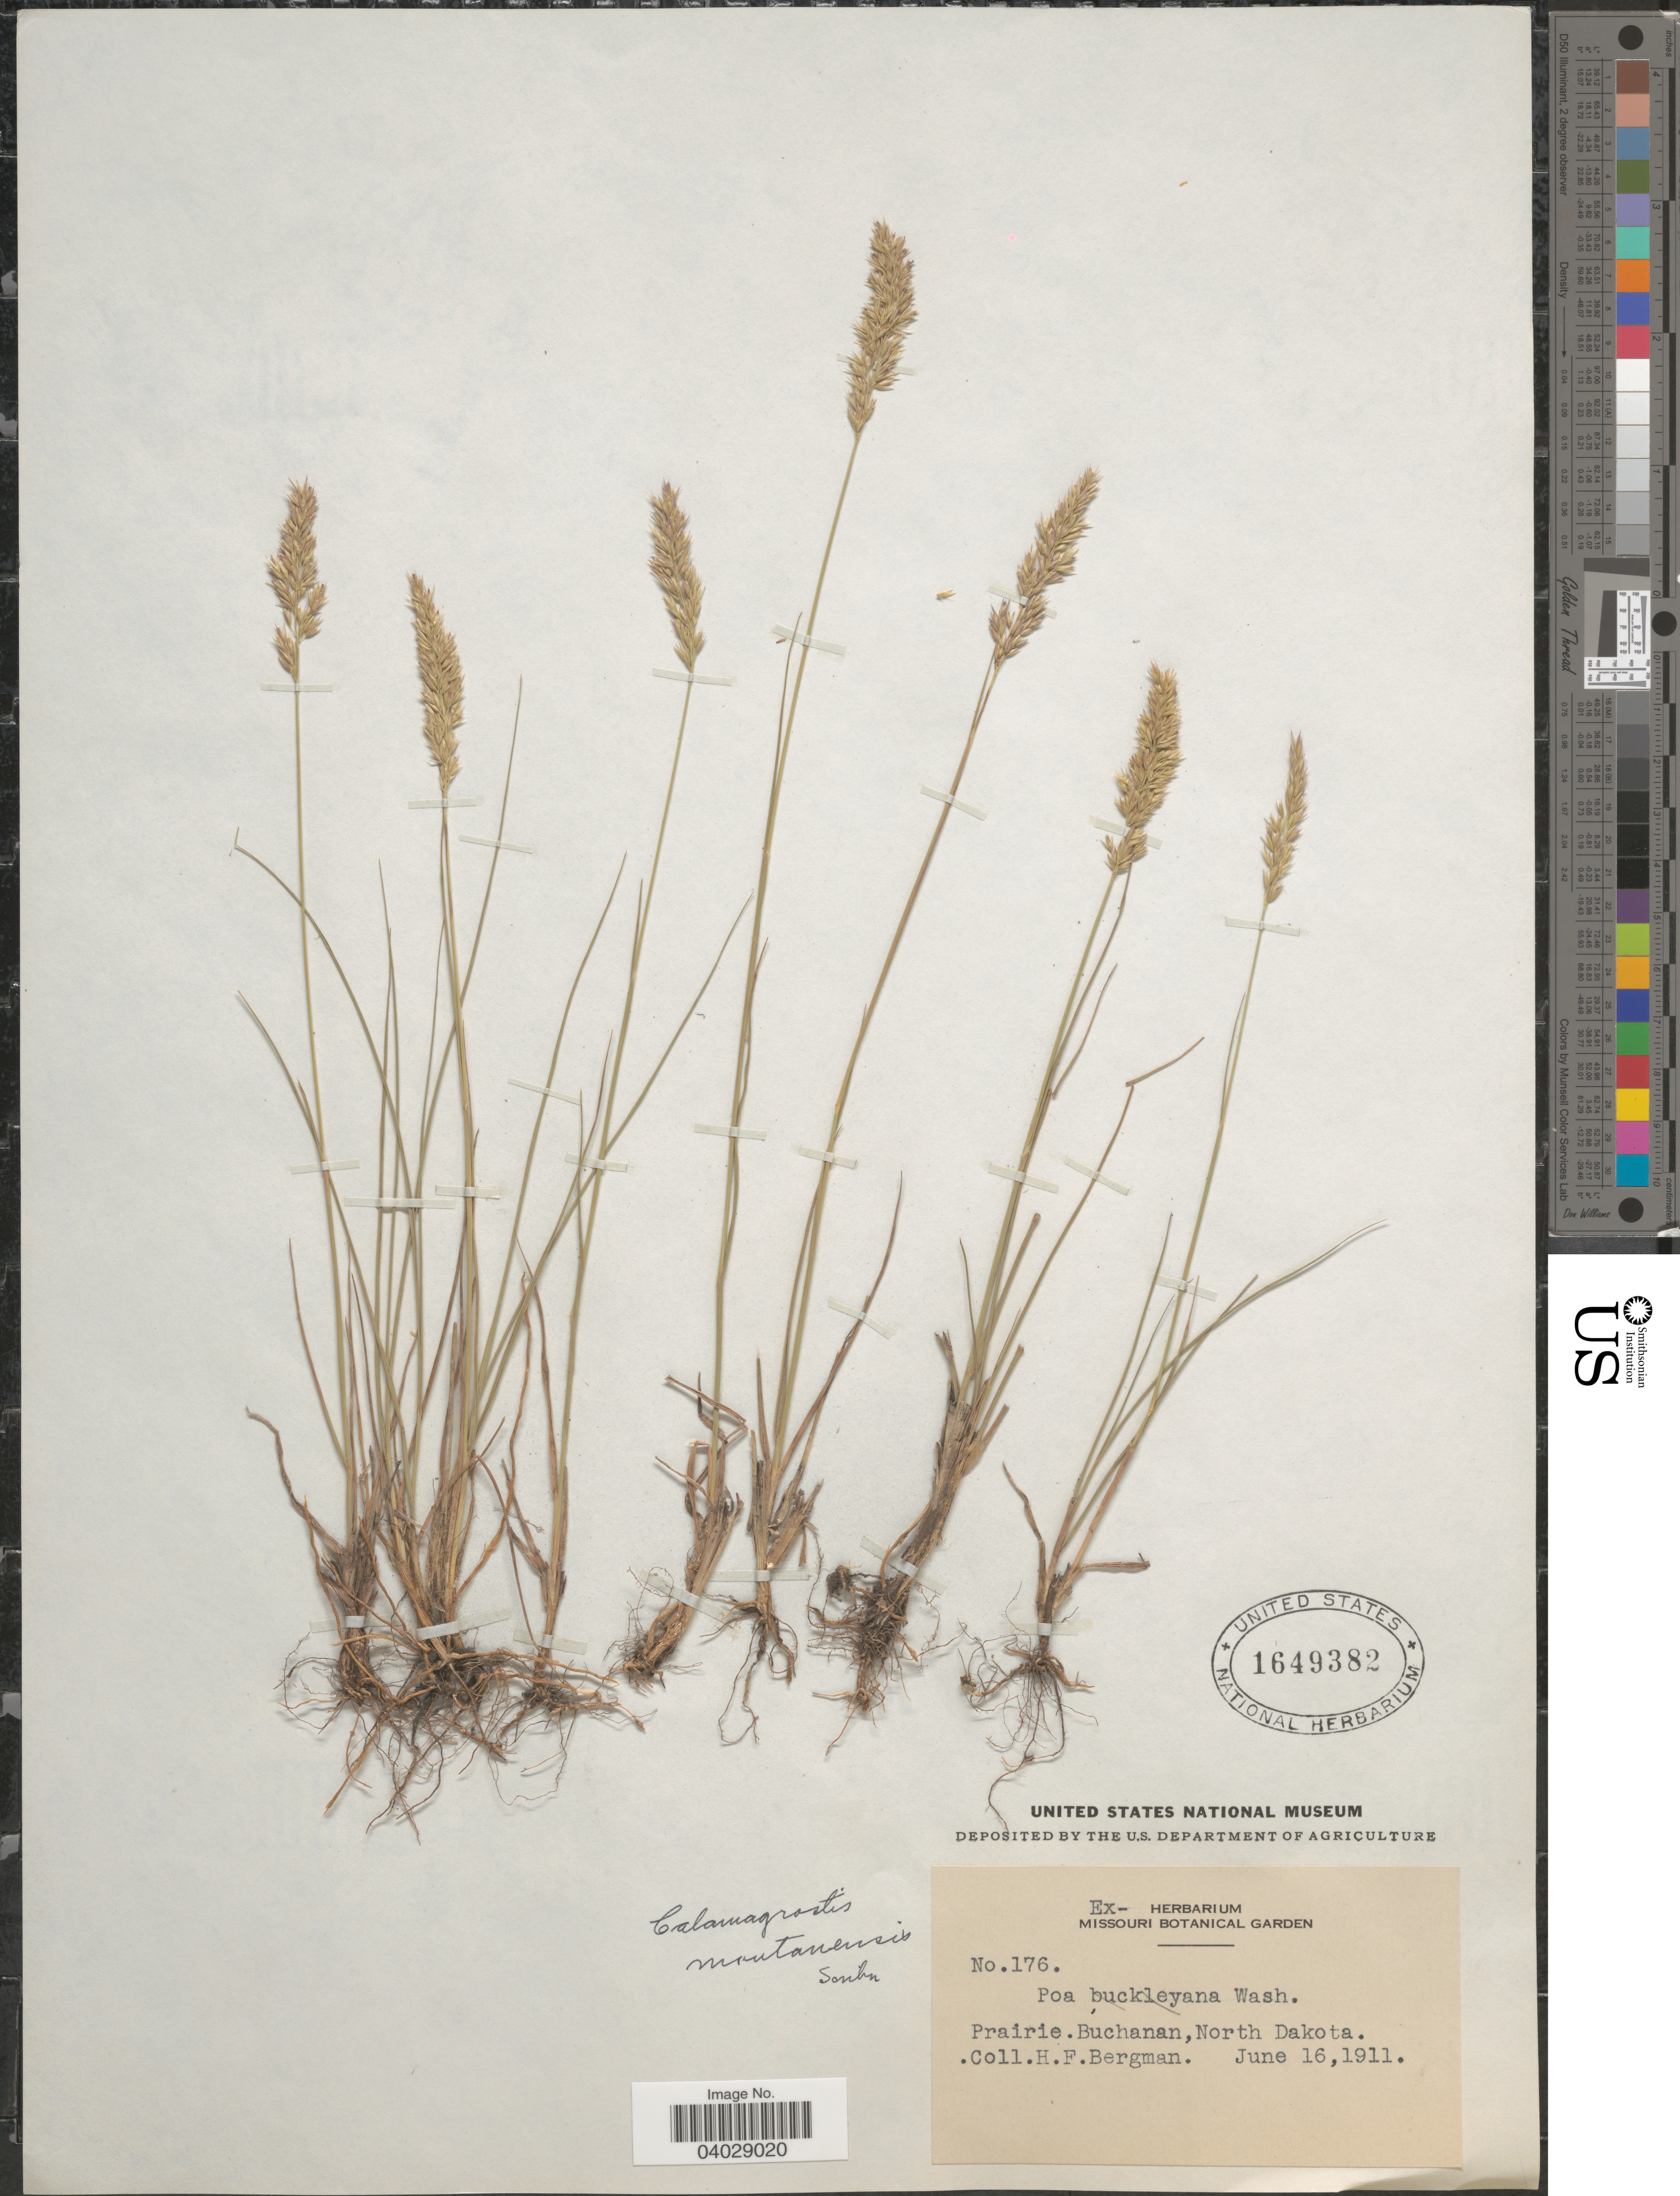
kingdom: Plantae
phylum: Tracheophyta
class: Liliopsida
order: Poales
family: Poaceae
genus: Calamagrostis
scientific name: Calamagrostis montanensis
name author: Scribn. ex Vasey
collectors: H. Bergman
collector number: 176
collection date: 1911-06-16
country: United States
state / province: North Dakota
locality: Prairie. Buchanan.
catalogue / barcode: US 1649382